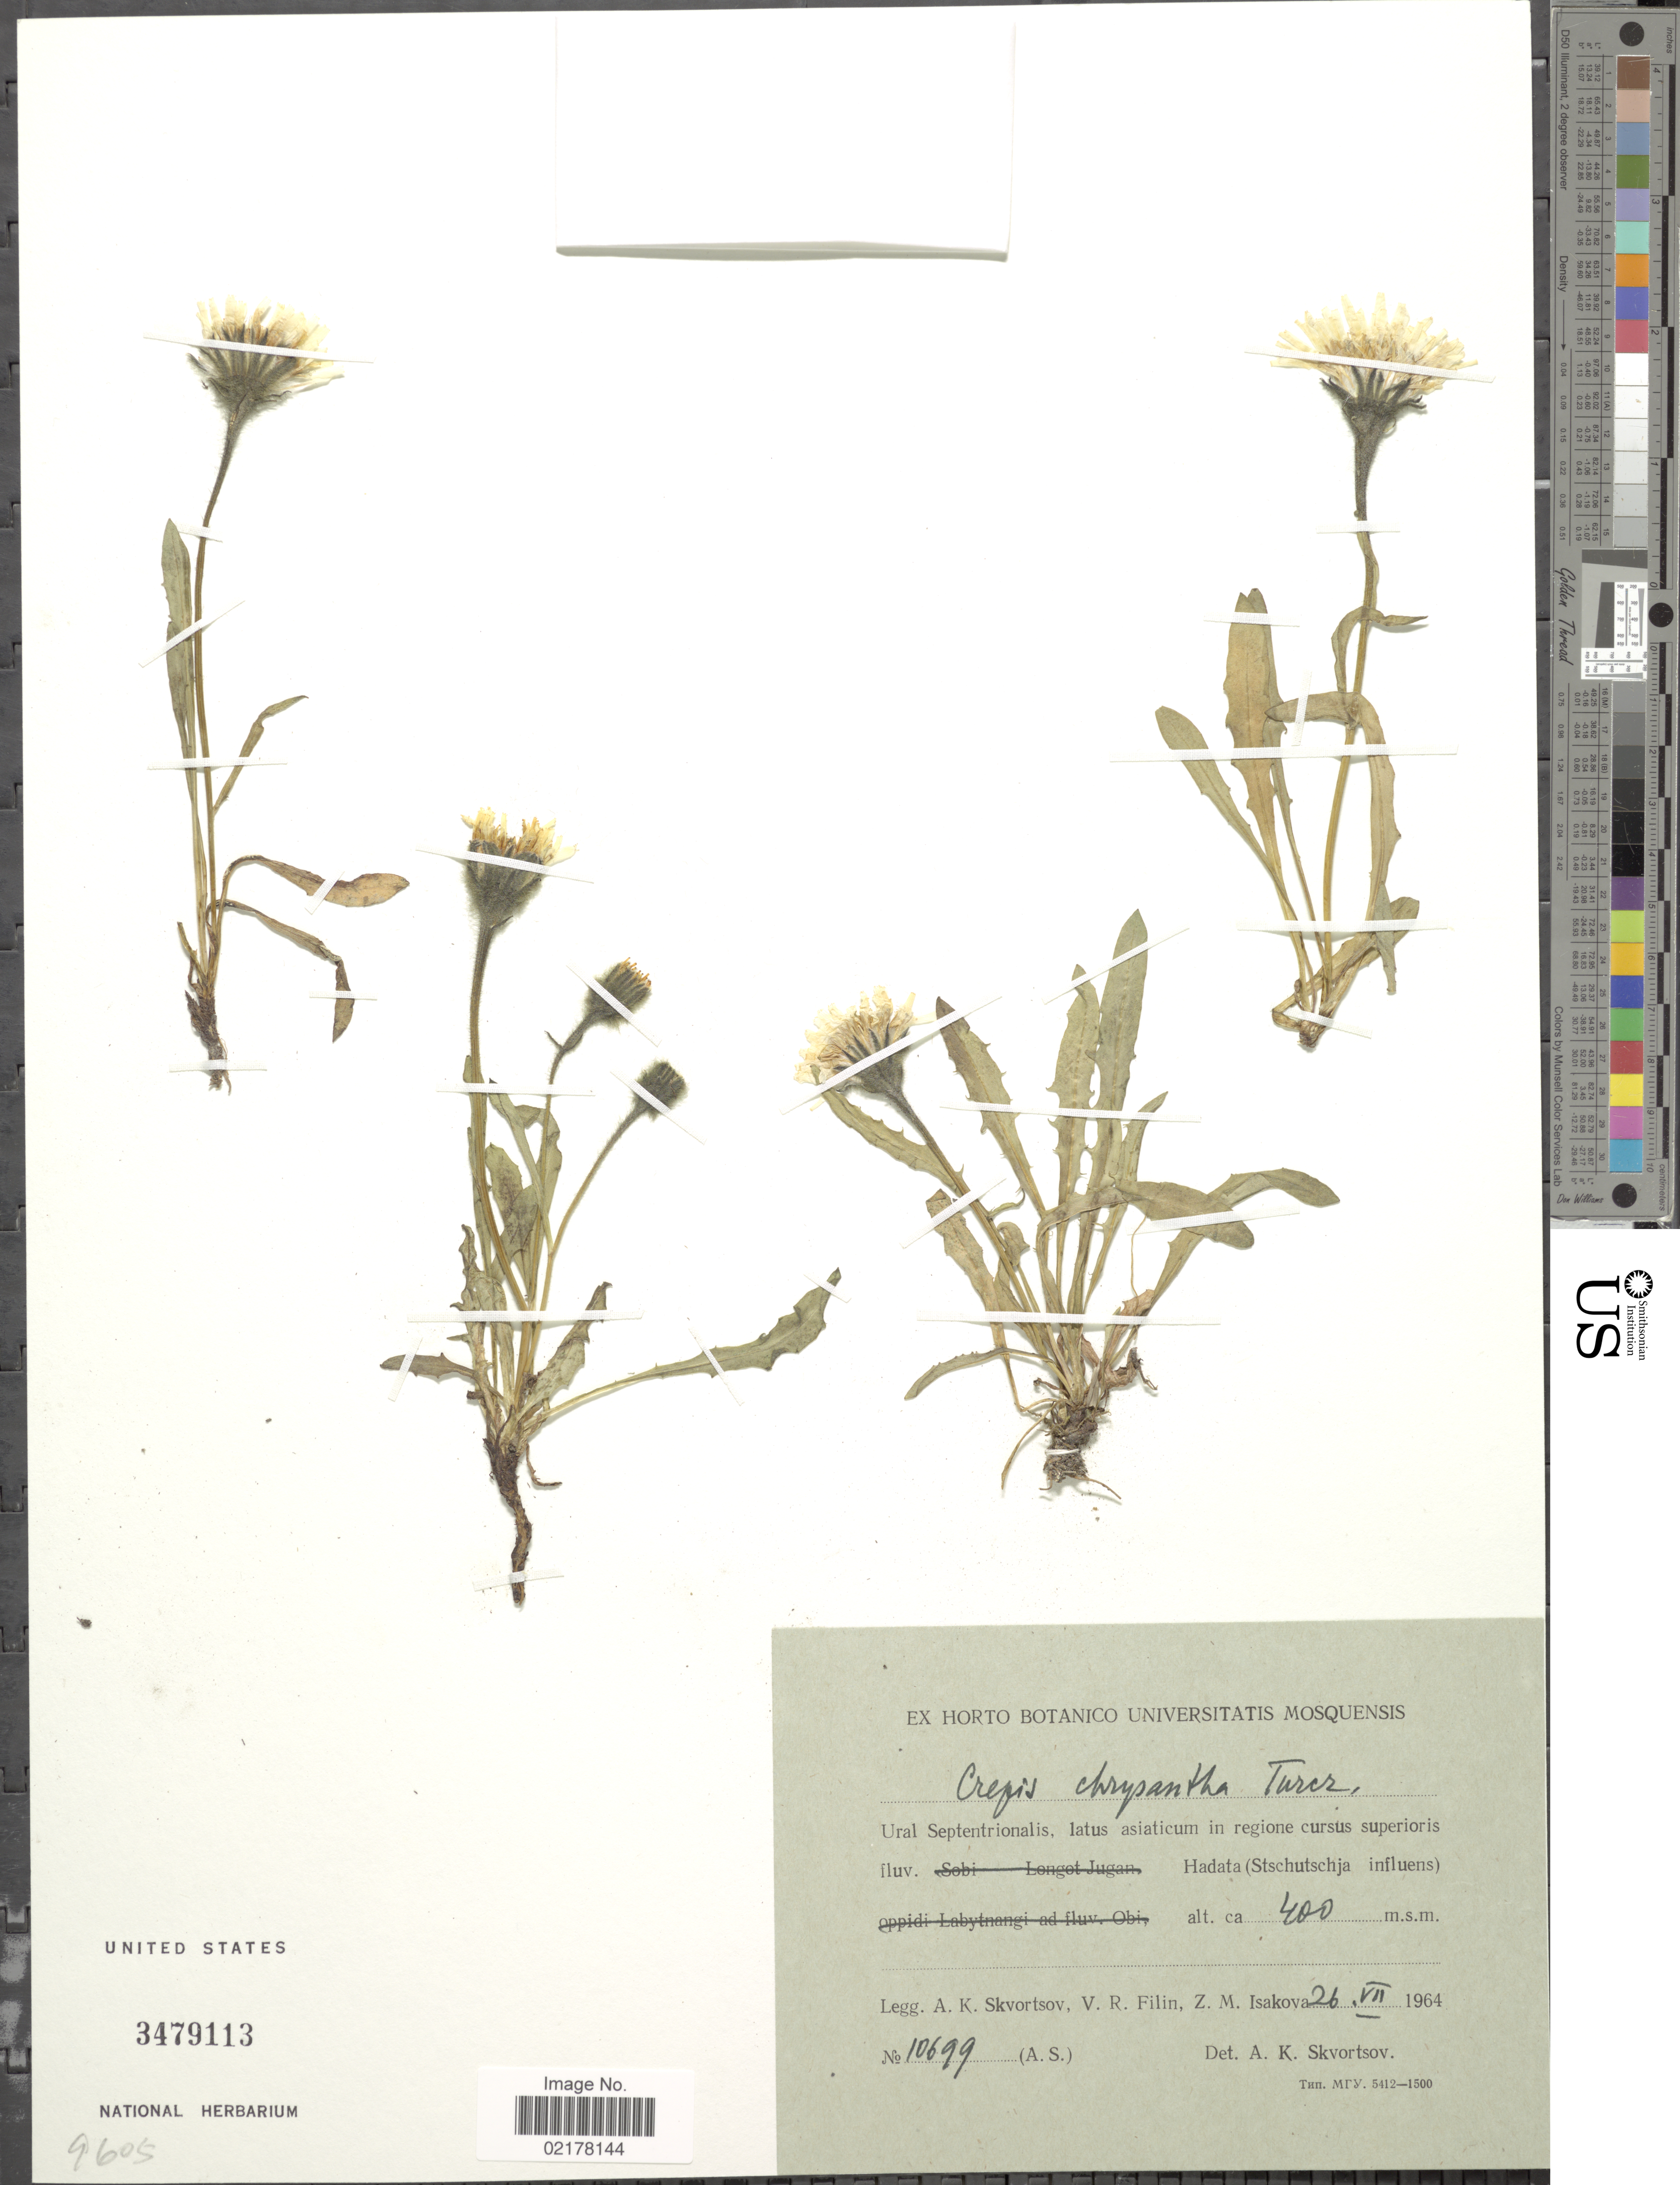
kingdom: Plantae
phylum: Tracheophyta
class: Magnoliopsida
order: Asterales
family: Asteraceae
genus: Crepis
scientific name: Crepis chrysantha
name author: (Ledeb.) Turcz.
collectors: A. K. Skvortsov, V. Filin & Z. Isakova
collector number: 10699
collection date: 1964-07-26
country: Russian Federation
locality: Ural Septentrionalis, latus asiaticum in regione cursus superioris Hadata (Stschutschja influens)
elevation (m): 400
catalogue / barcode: US 3479113